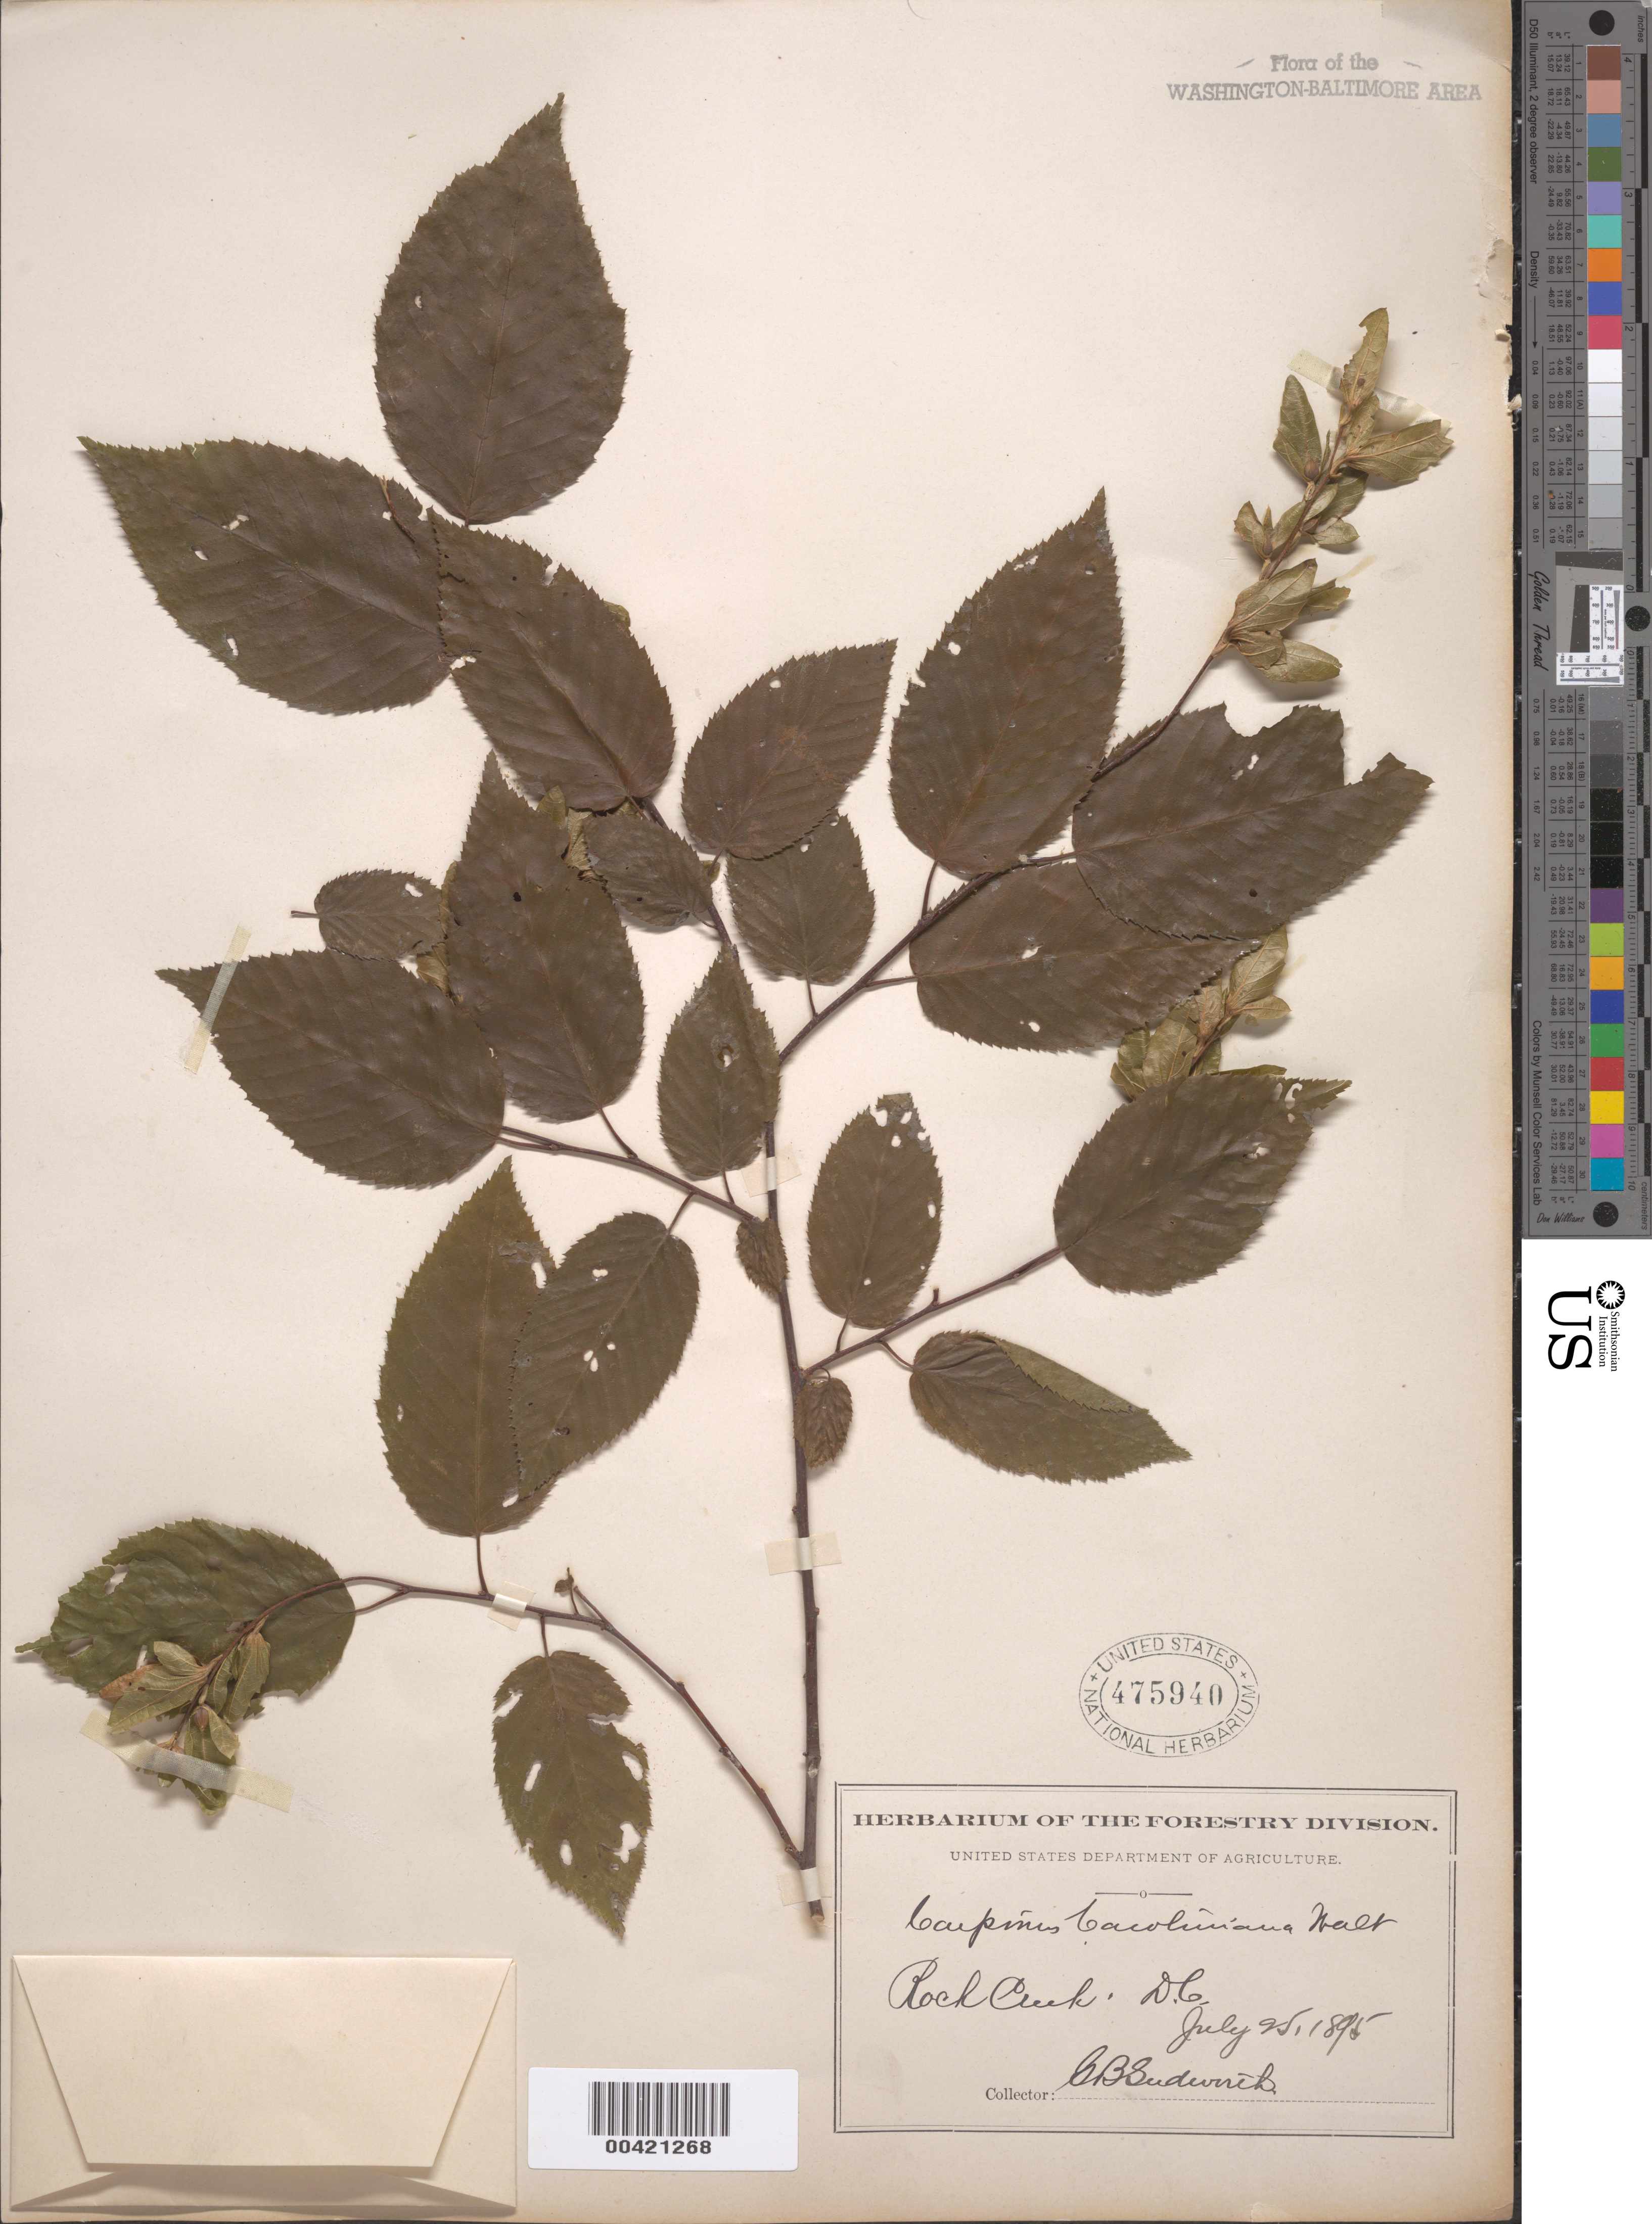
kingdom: Plantae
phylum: Tracheophyta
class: Magnoliopsida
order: Fagales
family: Betulaceae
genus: Carpinus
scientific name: Carpinus caroliniana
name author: Walter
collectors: G. B. Sudworth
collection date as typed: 25 Jul 1895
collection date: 1895-07-25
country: United States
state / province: District of Columbia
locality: Rock Creek Rock Creek Park & vicinity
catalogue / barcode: US 475940